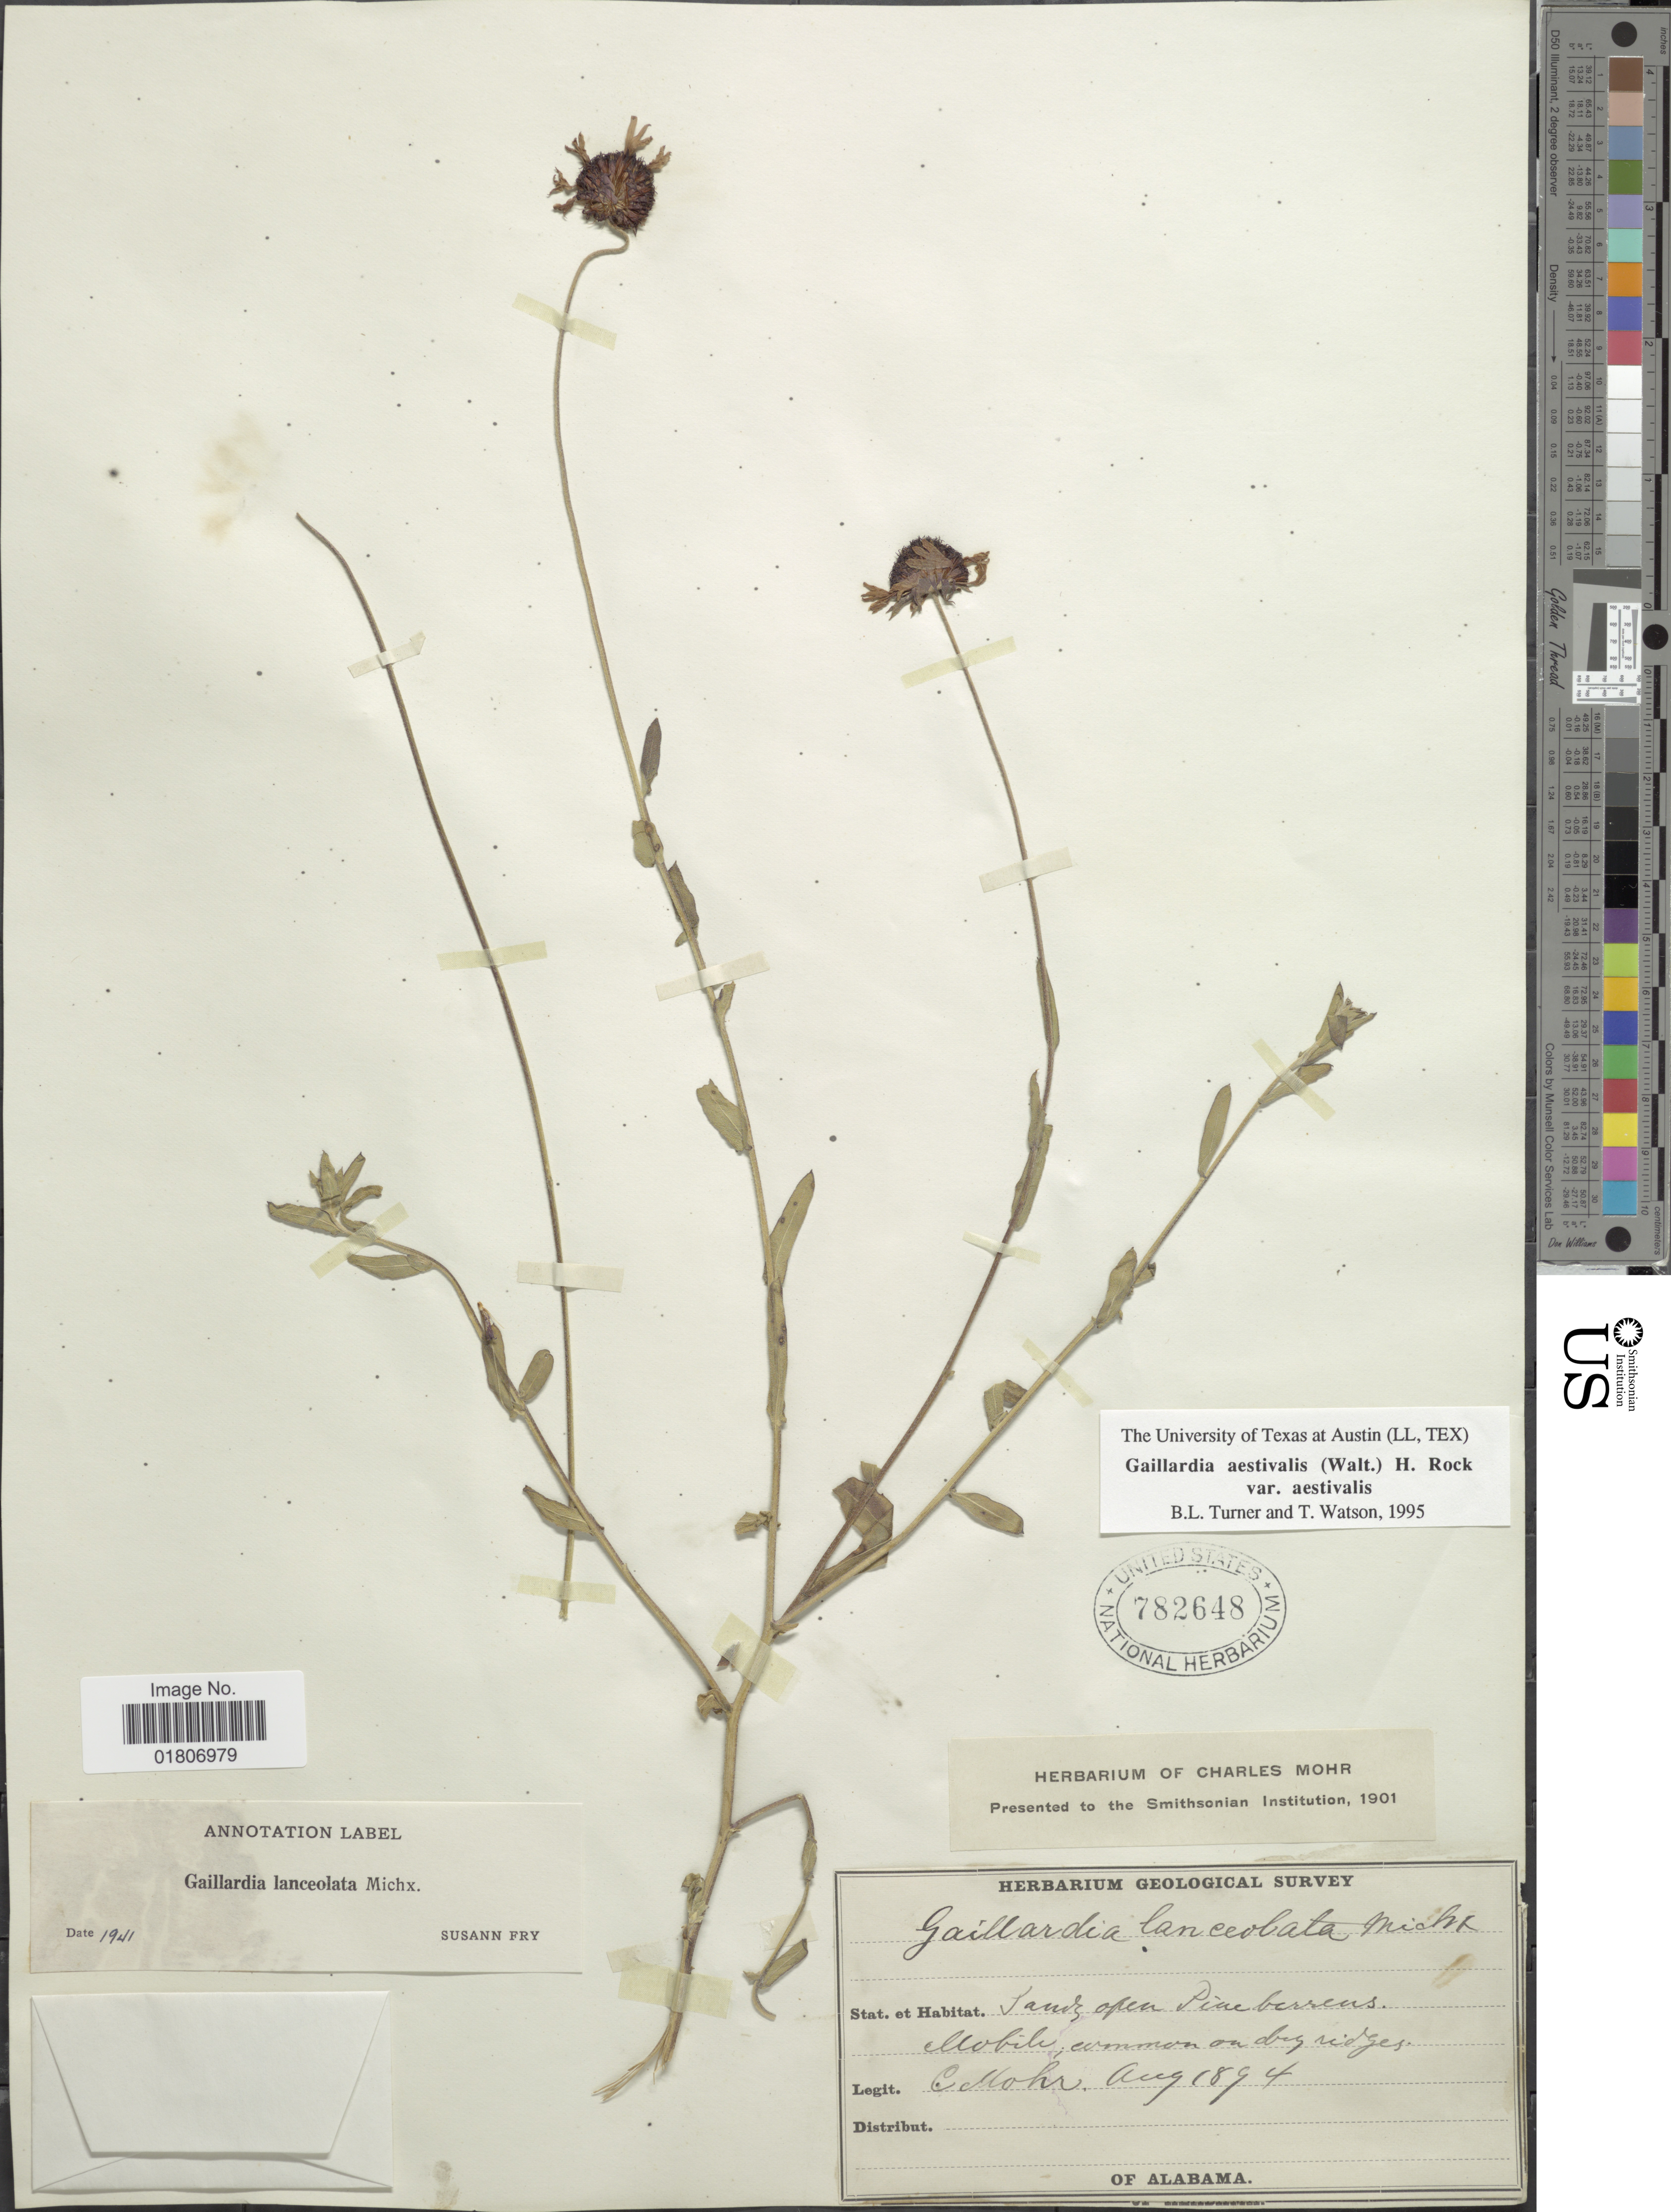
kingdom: Plantae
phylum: Tracheophyta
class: Magnoliopsida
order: Asterales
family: Asteraceae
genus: Gaillardia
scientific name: Gaillardia aestivalis var. aestivalis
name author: (Walter) H. Rock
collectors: Mohr, C. T. (herbarium)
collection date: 1894-08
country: United States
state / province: Alabama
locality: Mobile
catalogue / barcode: US 782648